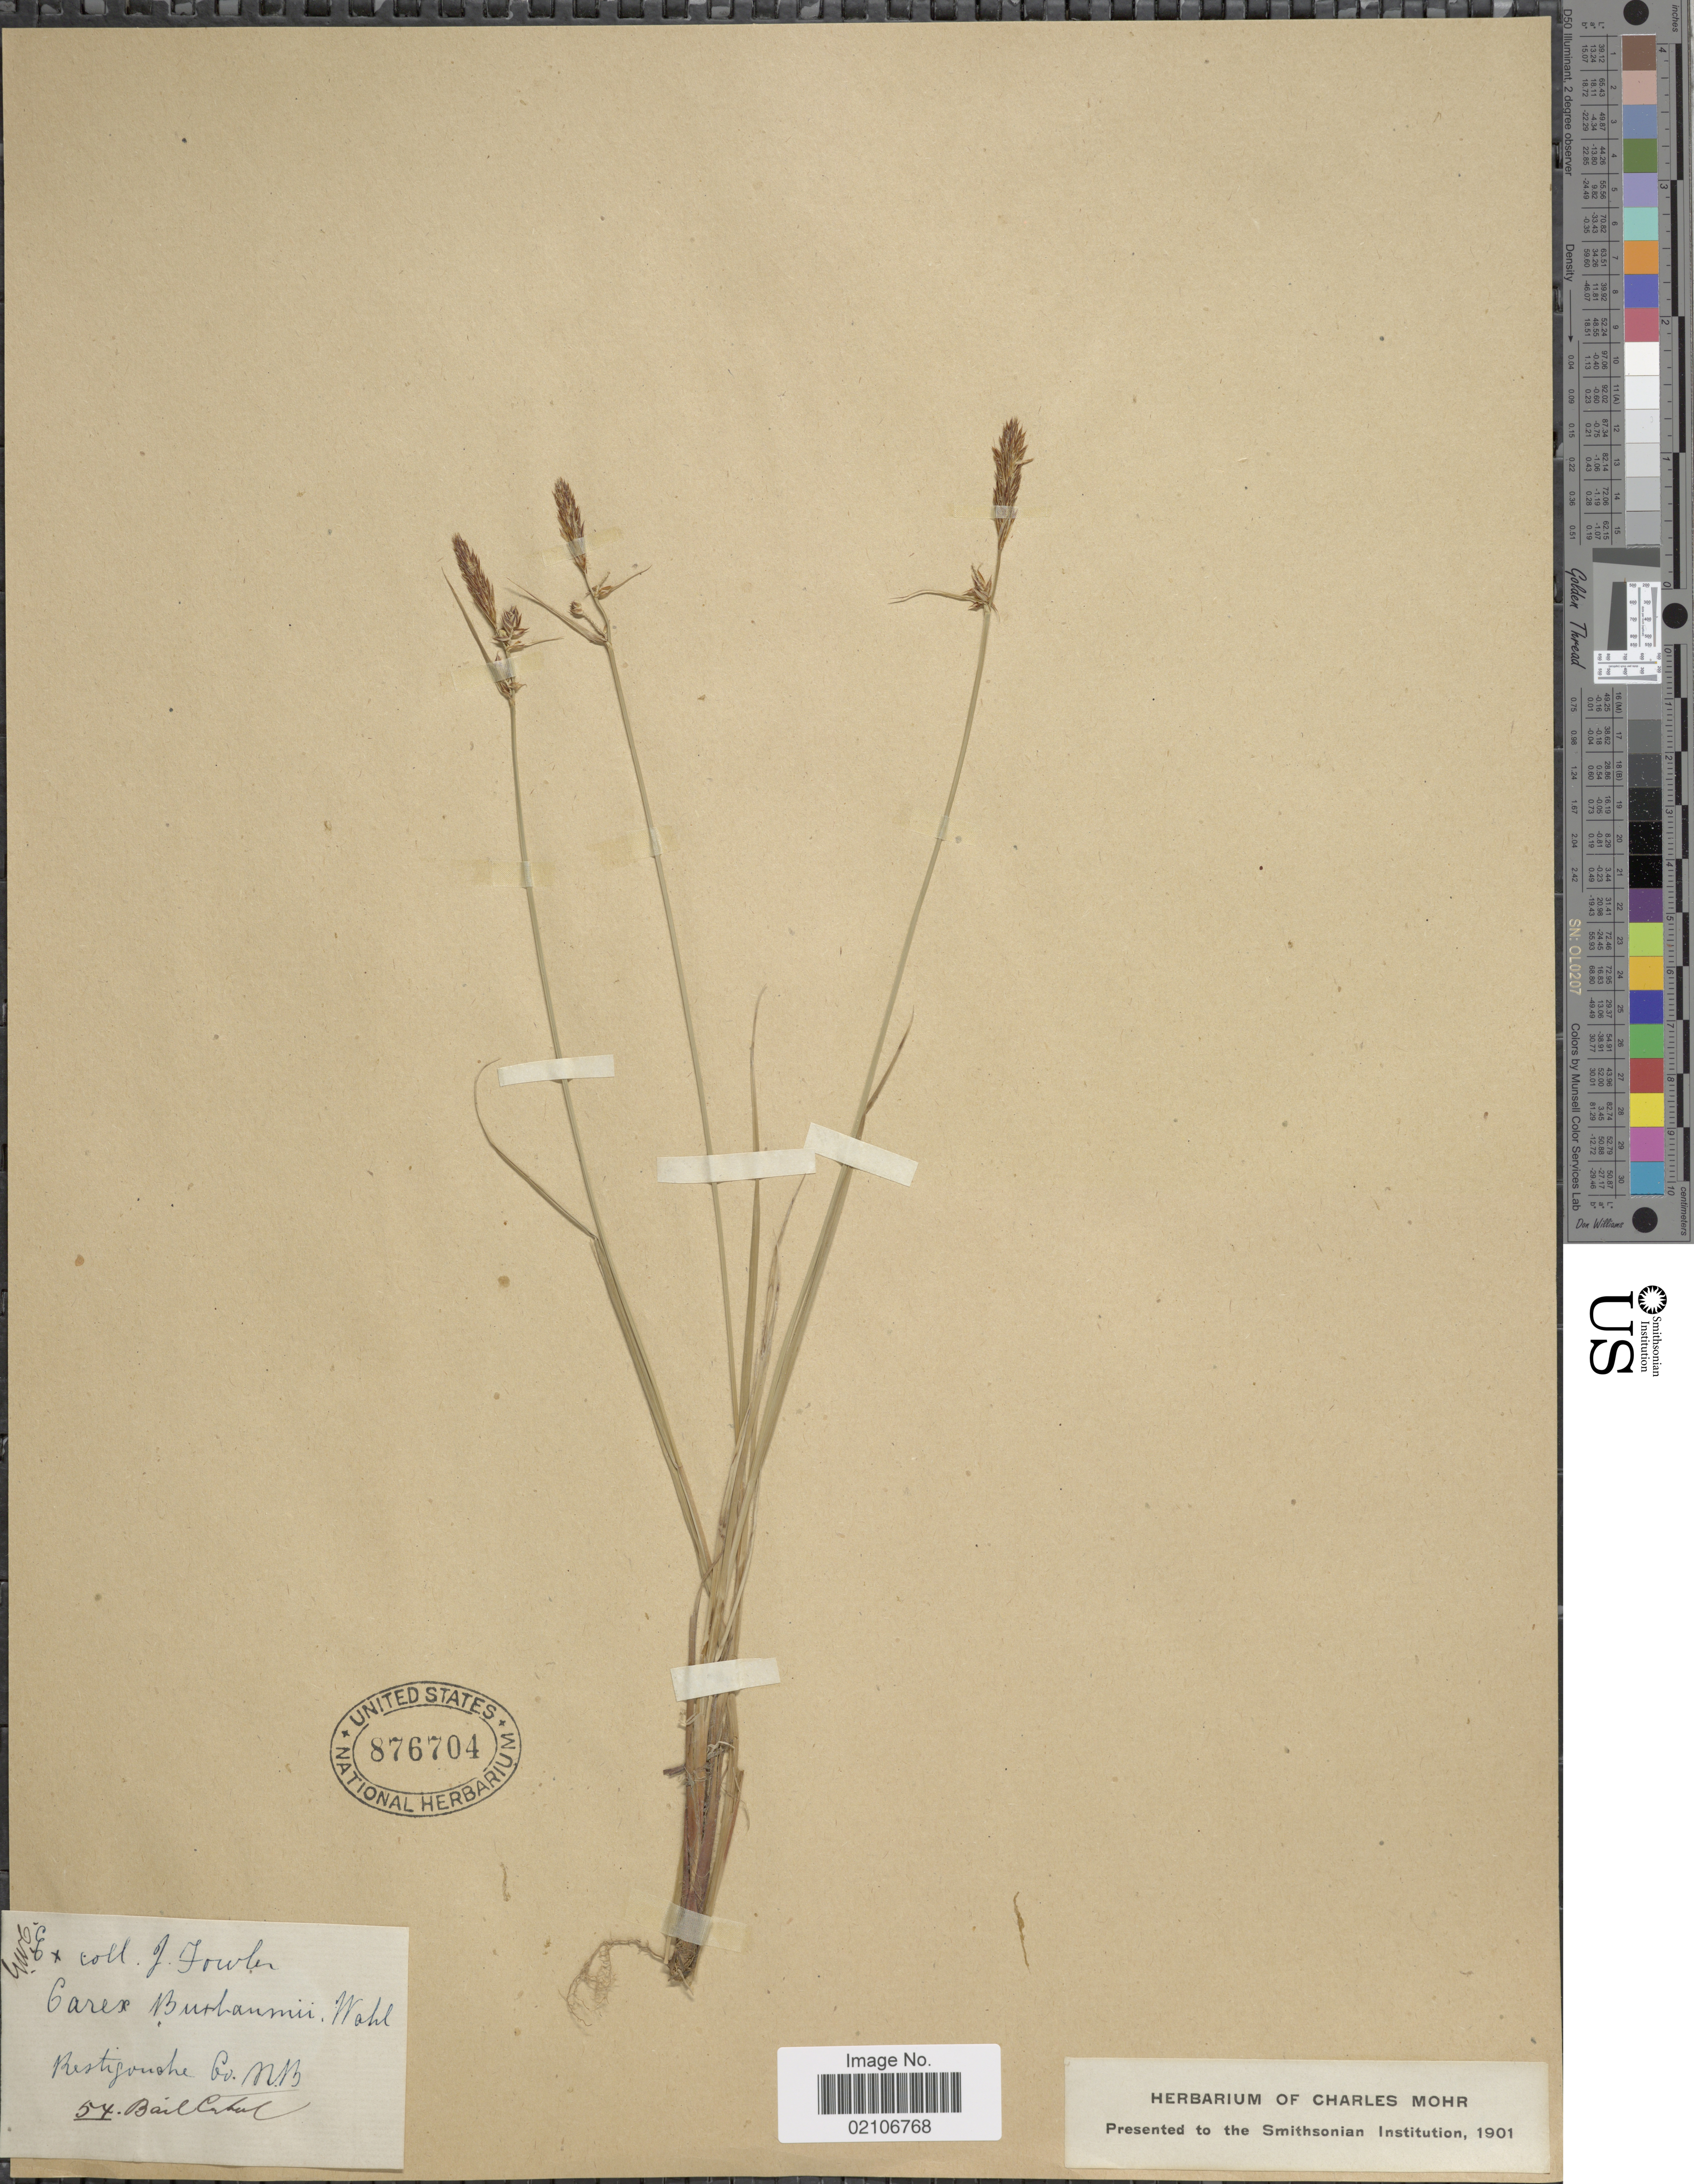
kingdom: Plantae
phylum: Tracheophyta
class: Liliopsida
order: Poales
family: Cyperaceae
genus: Carex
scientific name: Carex buxbaumii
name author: Wahlenb.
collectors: J. P. Fowler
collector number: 54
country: Canada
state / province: New Brunswick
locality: Restigouche Co.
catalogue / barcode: US 876704